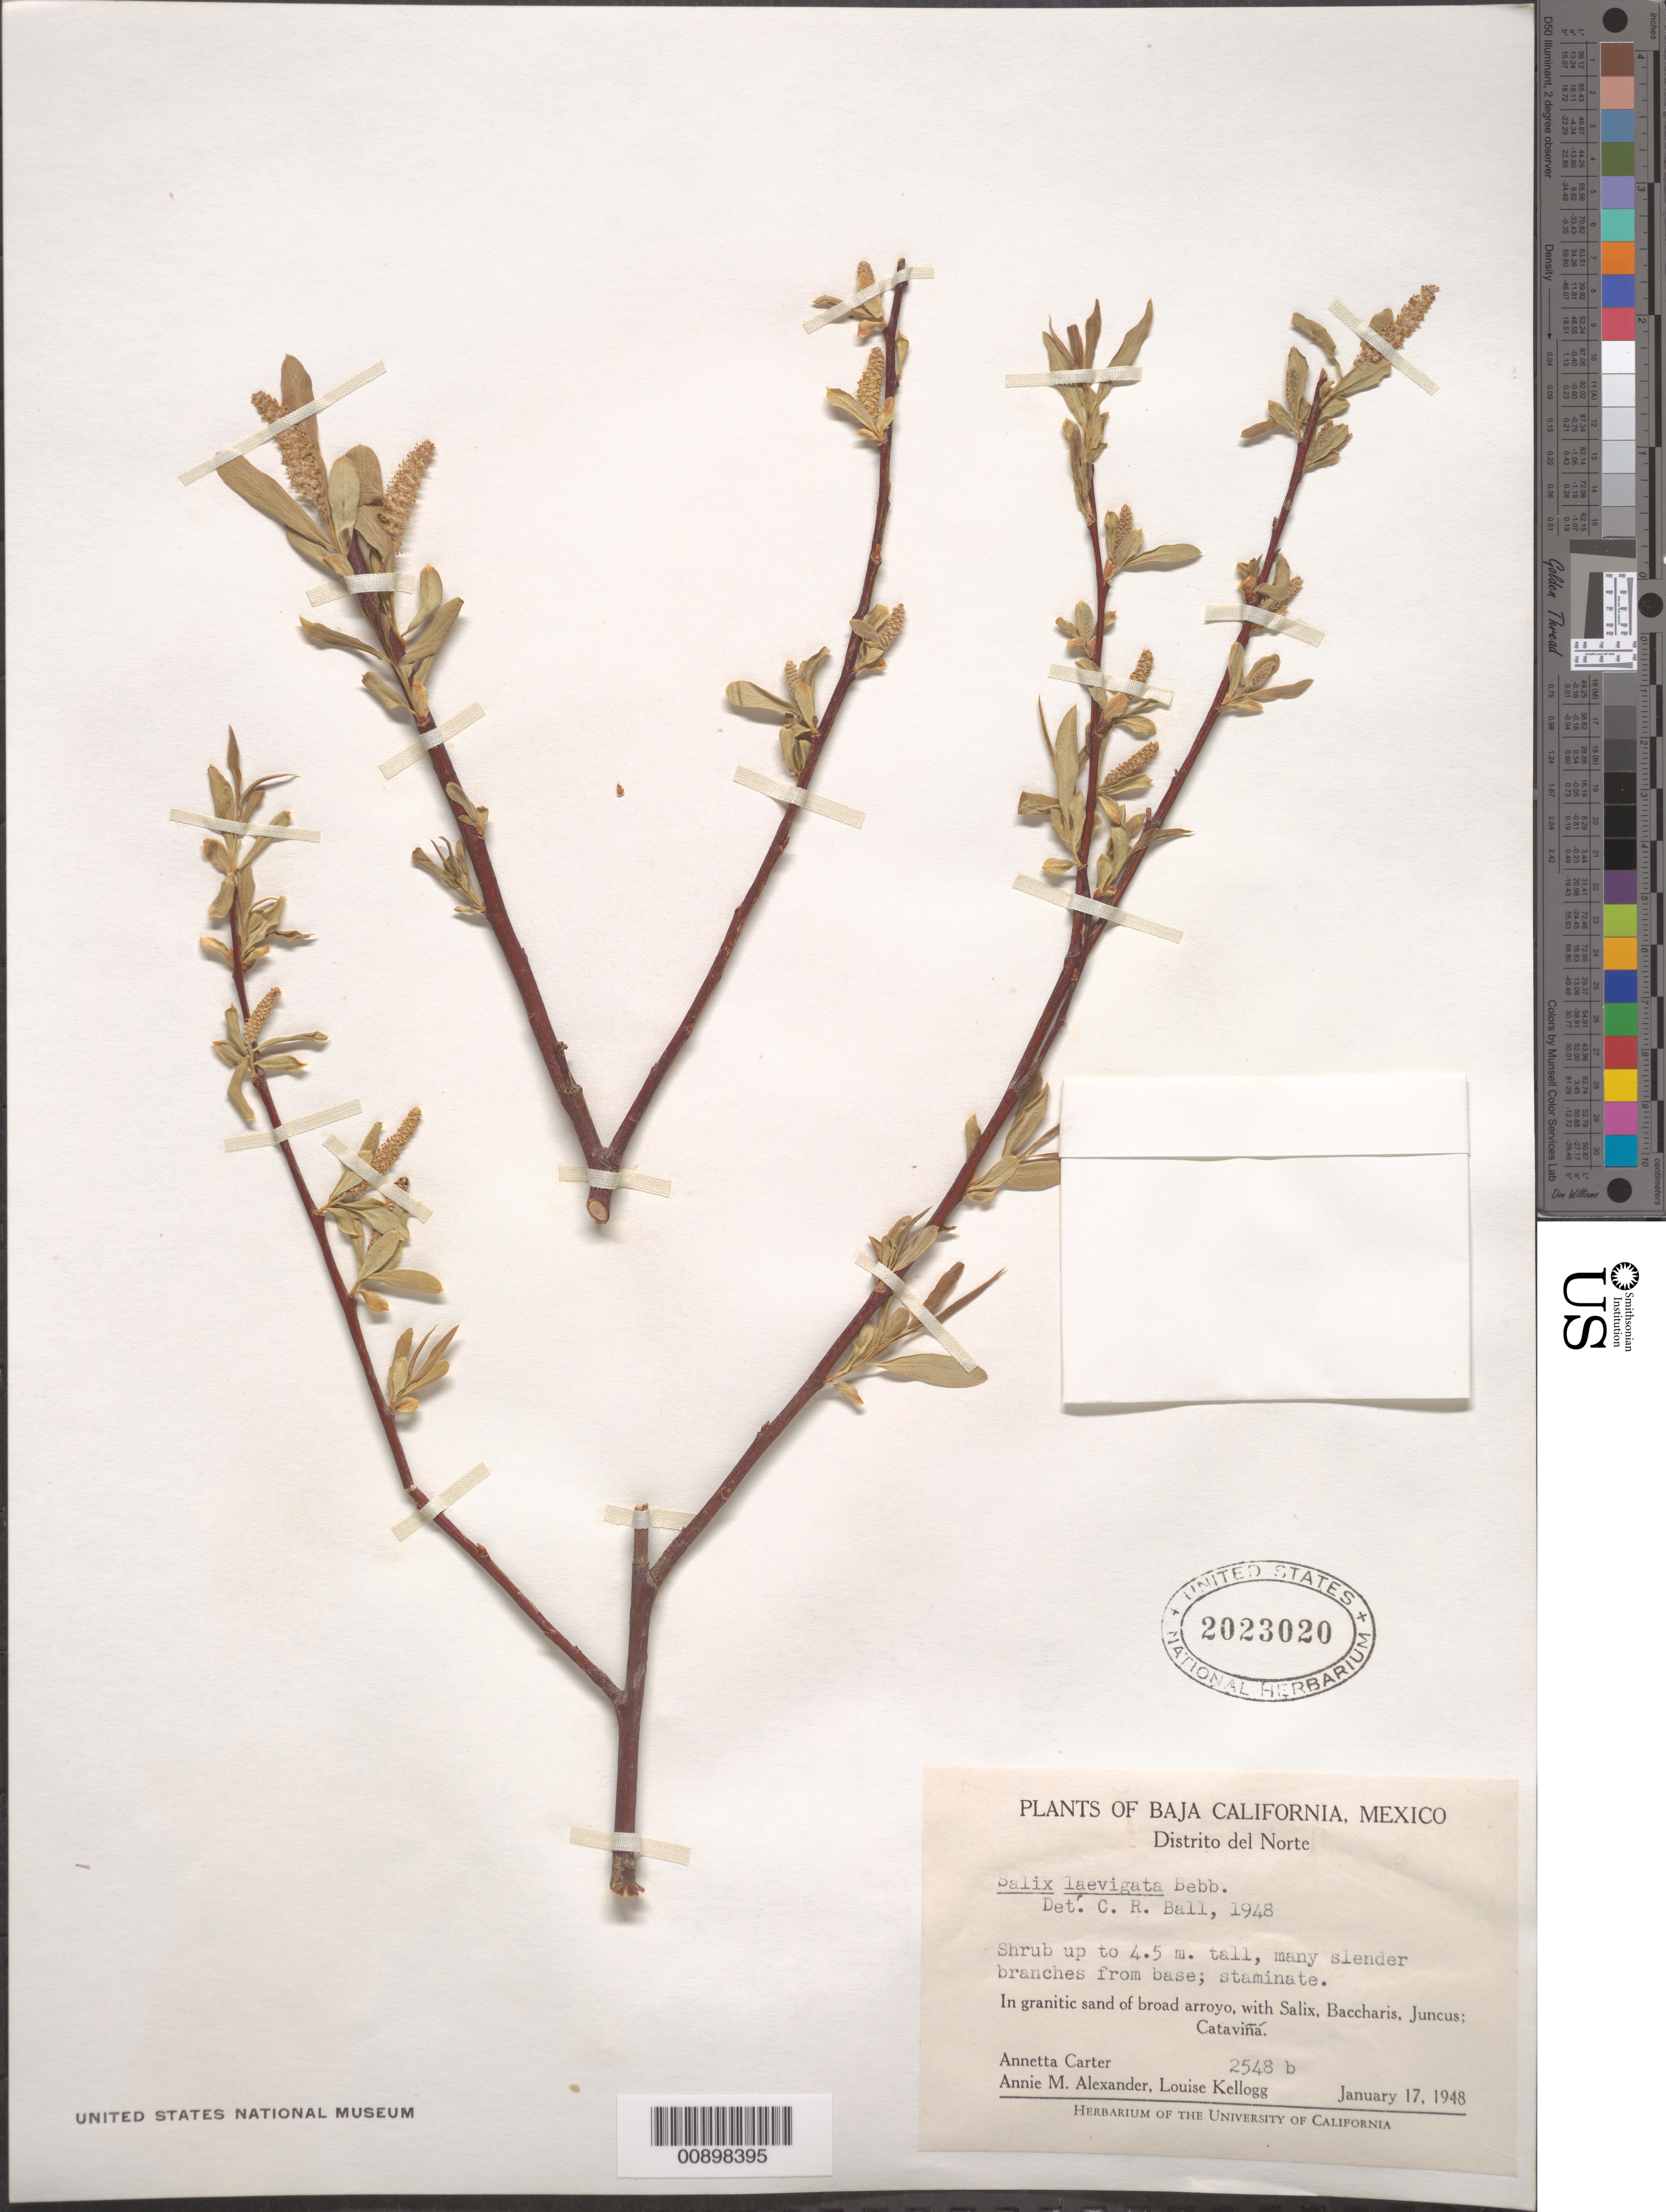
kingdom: Plantae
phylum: Tracheophyta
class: Magnoliopsida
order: Malpighiales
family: Salicaceae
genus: Salix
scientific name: Salix laevigata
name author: Bebb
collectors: A. Carter, A. M. Alexander & L. Kellogg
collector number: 2548 b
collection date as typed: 17 Jan 1948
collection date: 1948-01-17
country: Mexico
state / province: Baja California Norte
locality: Cataviña, Baja California, Distrito Norte.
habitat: In granitic sand of broad arroyo, with Salix, Baccharis, Juncus.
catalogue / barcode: US 2023020